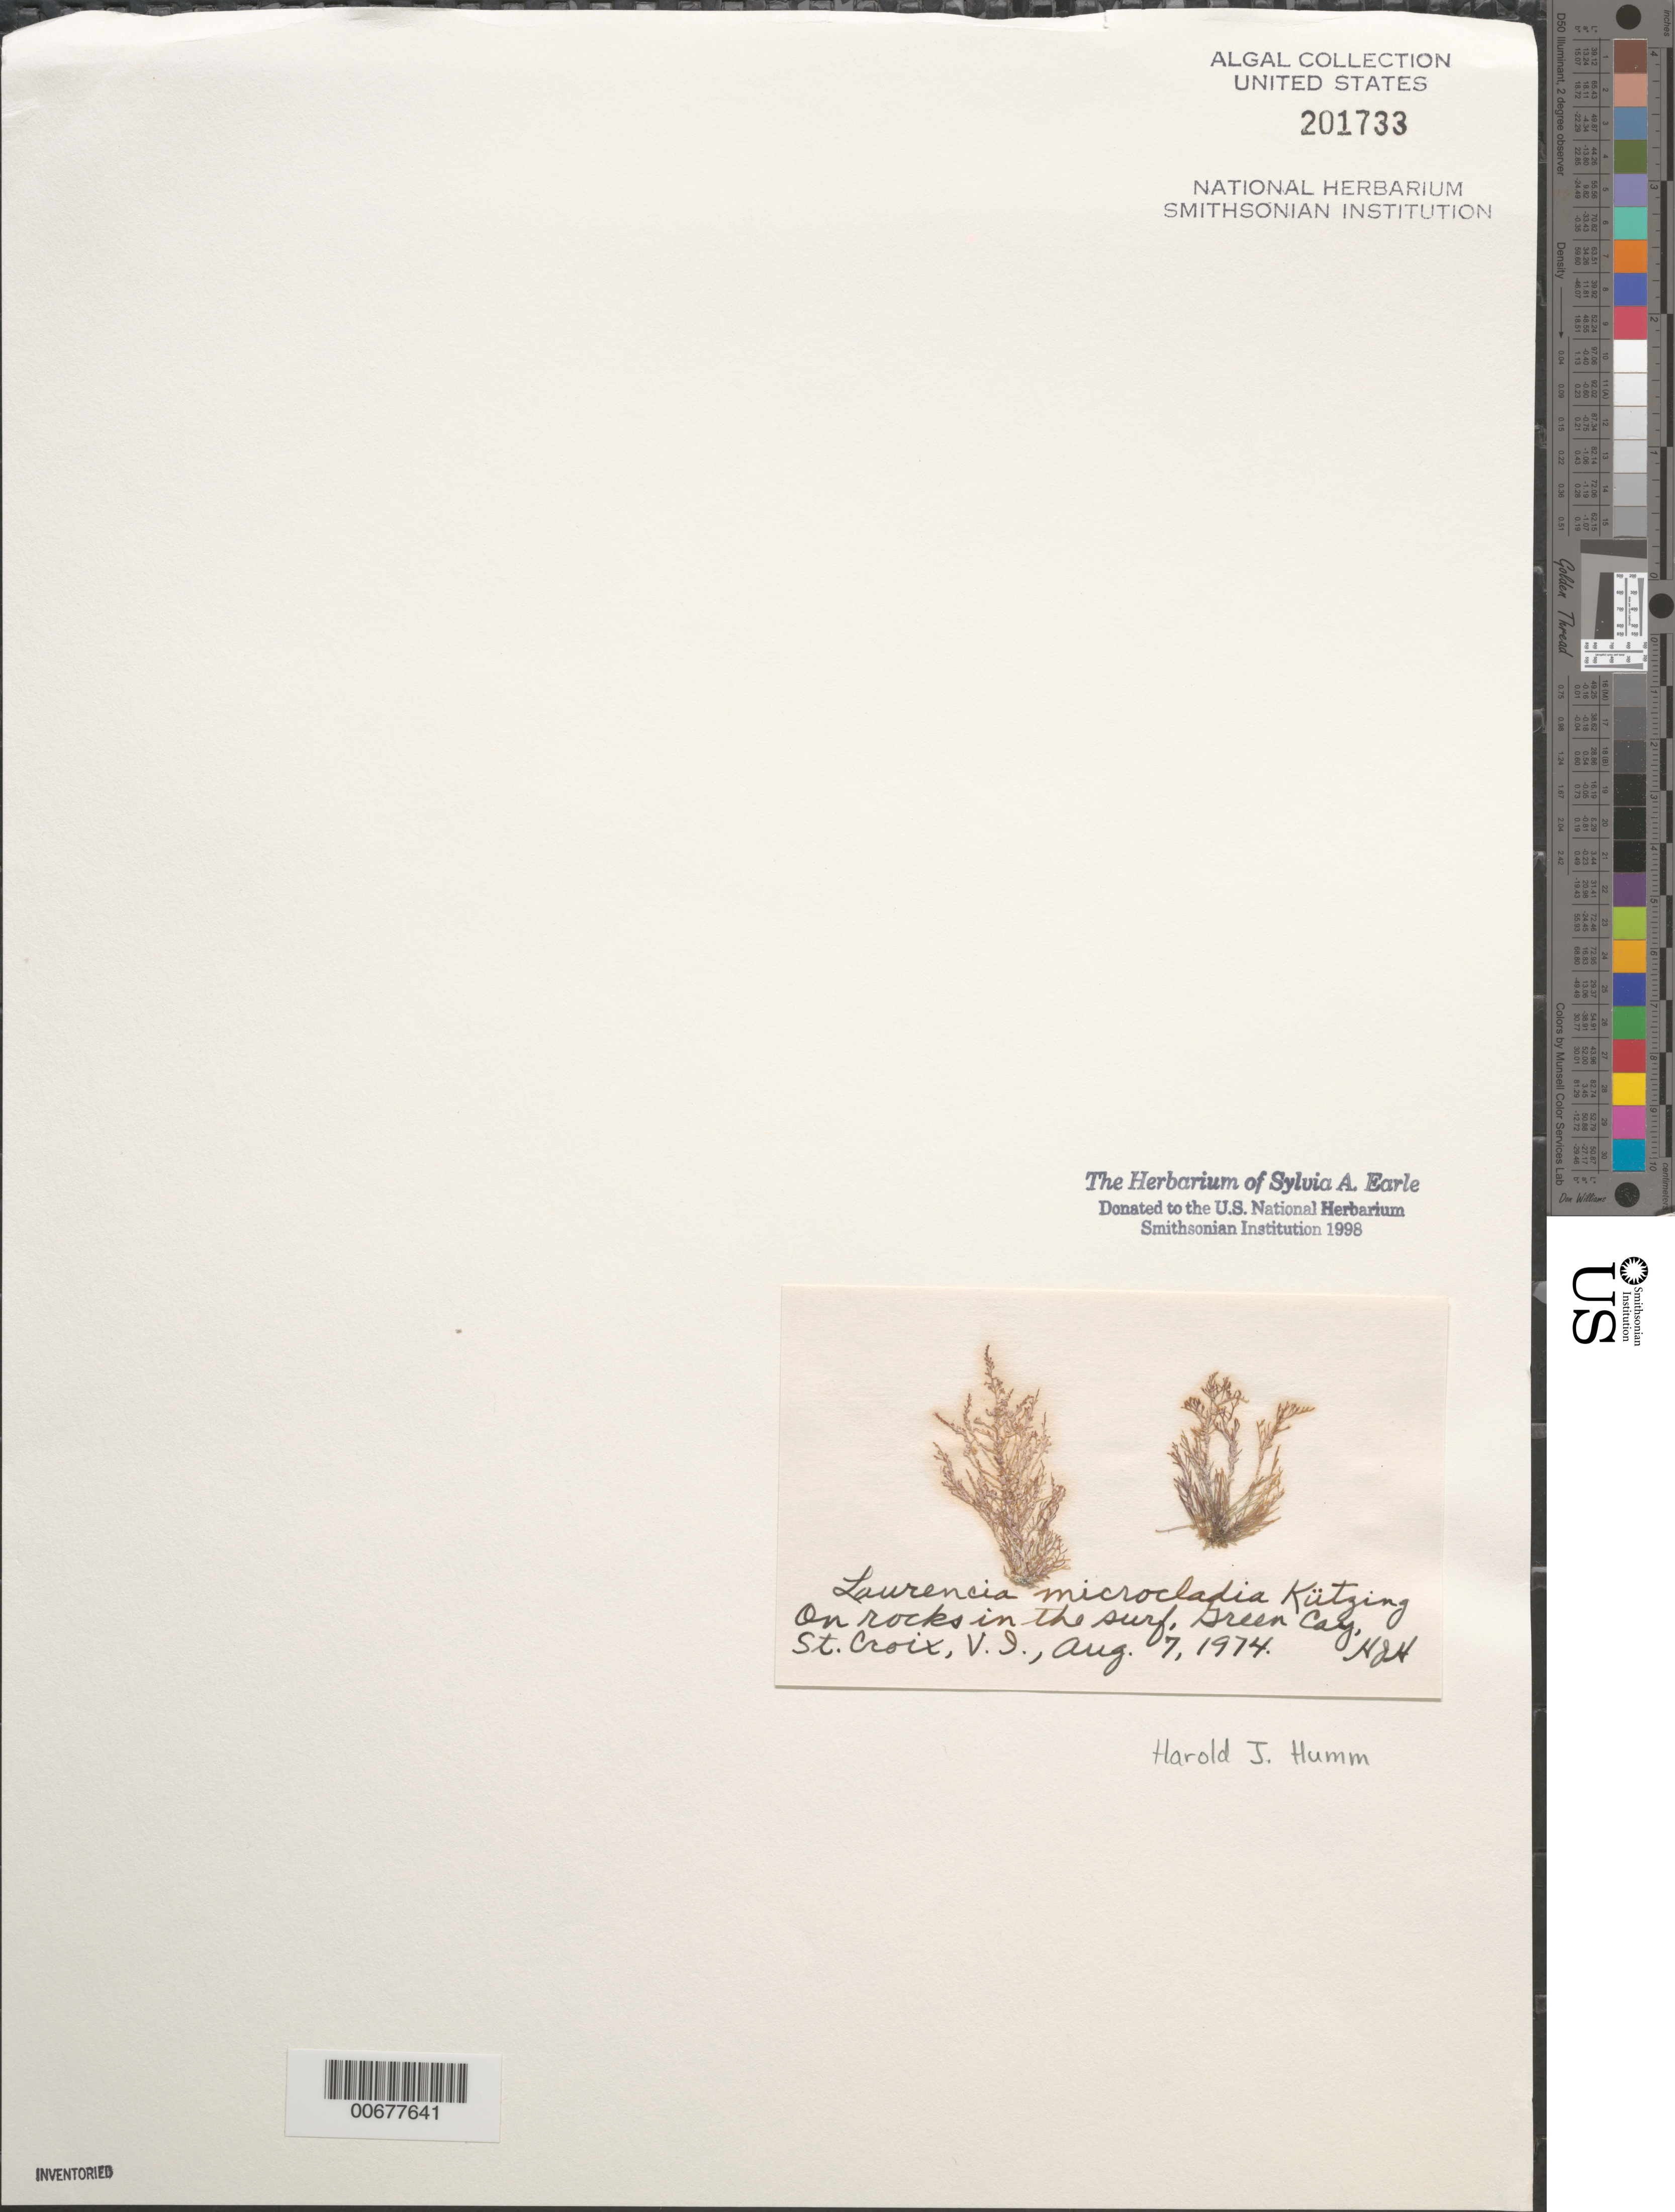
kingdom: Plantae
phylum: Rhodophyta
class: Florideophyceae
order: Ceramiales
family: Rhodomelaceae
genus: Laurencia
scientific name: Laurencia microcladia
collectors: H. J. Humm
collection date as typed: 07 Aug 1974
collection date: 1974-08-07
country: U.S. Virgin Islands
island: St. Croix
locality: Green Cay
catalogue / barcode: US 201733